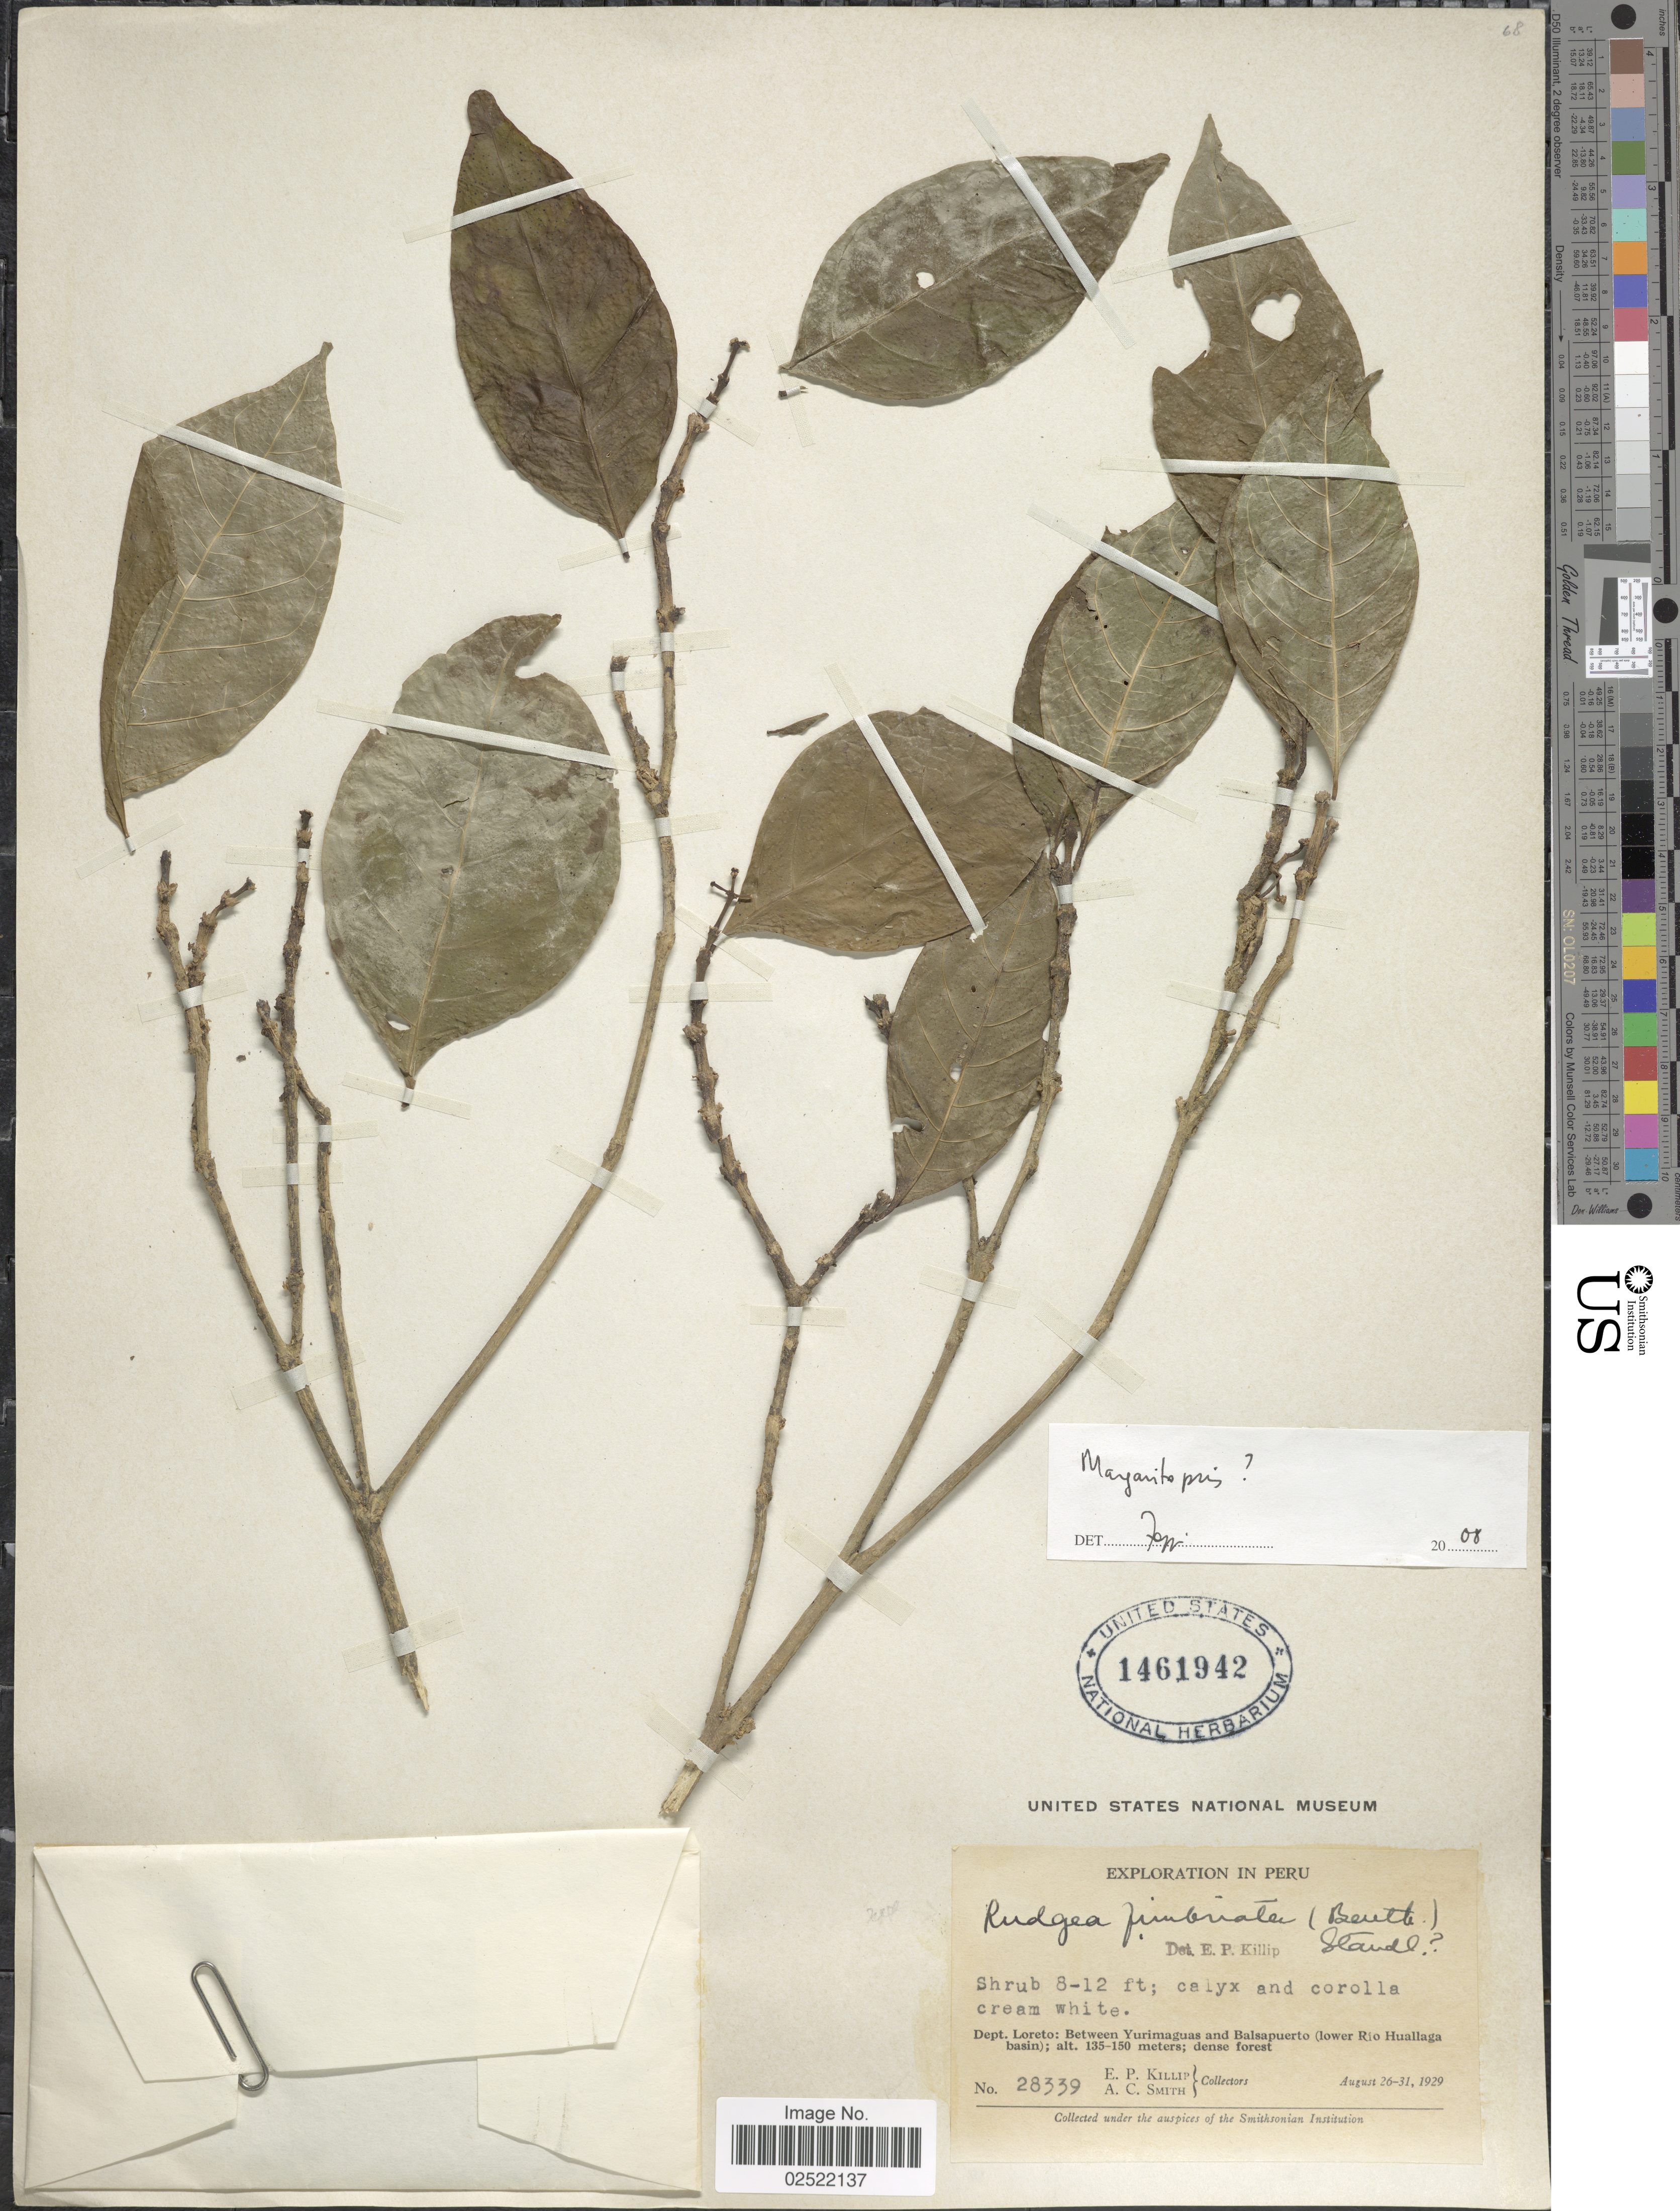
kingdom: Plantae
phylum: Tracheophyta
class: Magnoliopsida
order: Gentianales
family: Rubiaceae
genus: Psychotria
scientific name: Psychotria sp.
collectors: E. P. Killip & A. C. Smith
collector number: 28339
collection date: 1929-08-26/1929-08-31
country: Peru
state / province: Loreto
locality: Dept. Loreto: Between Yurimaguas and Balsapuerto (lower Rio Huallaga basin)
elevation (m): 135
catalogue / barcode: US 1461942